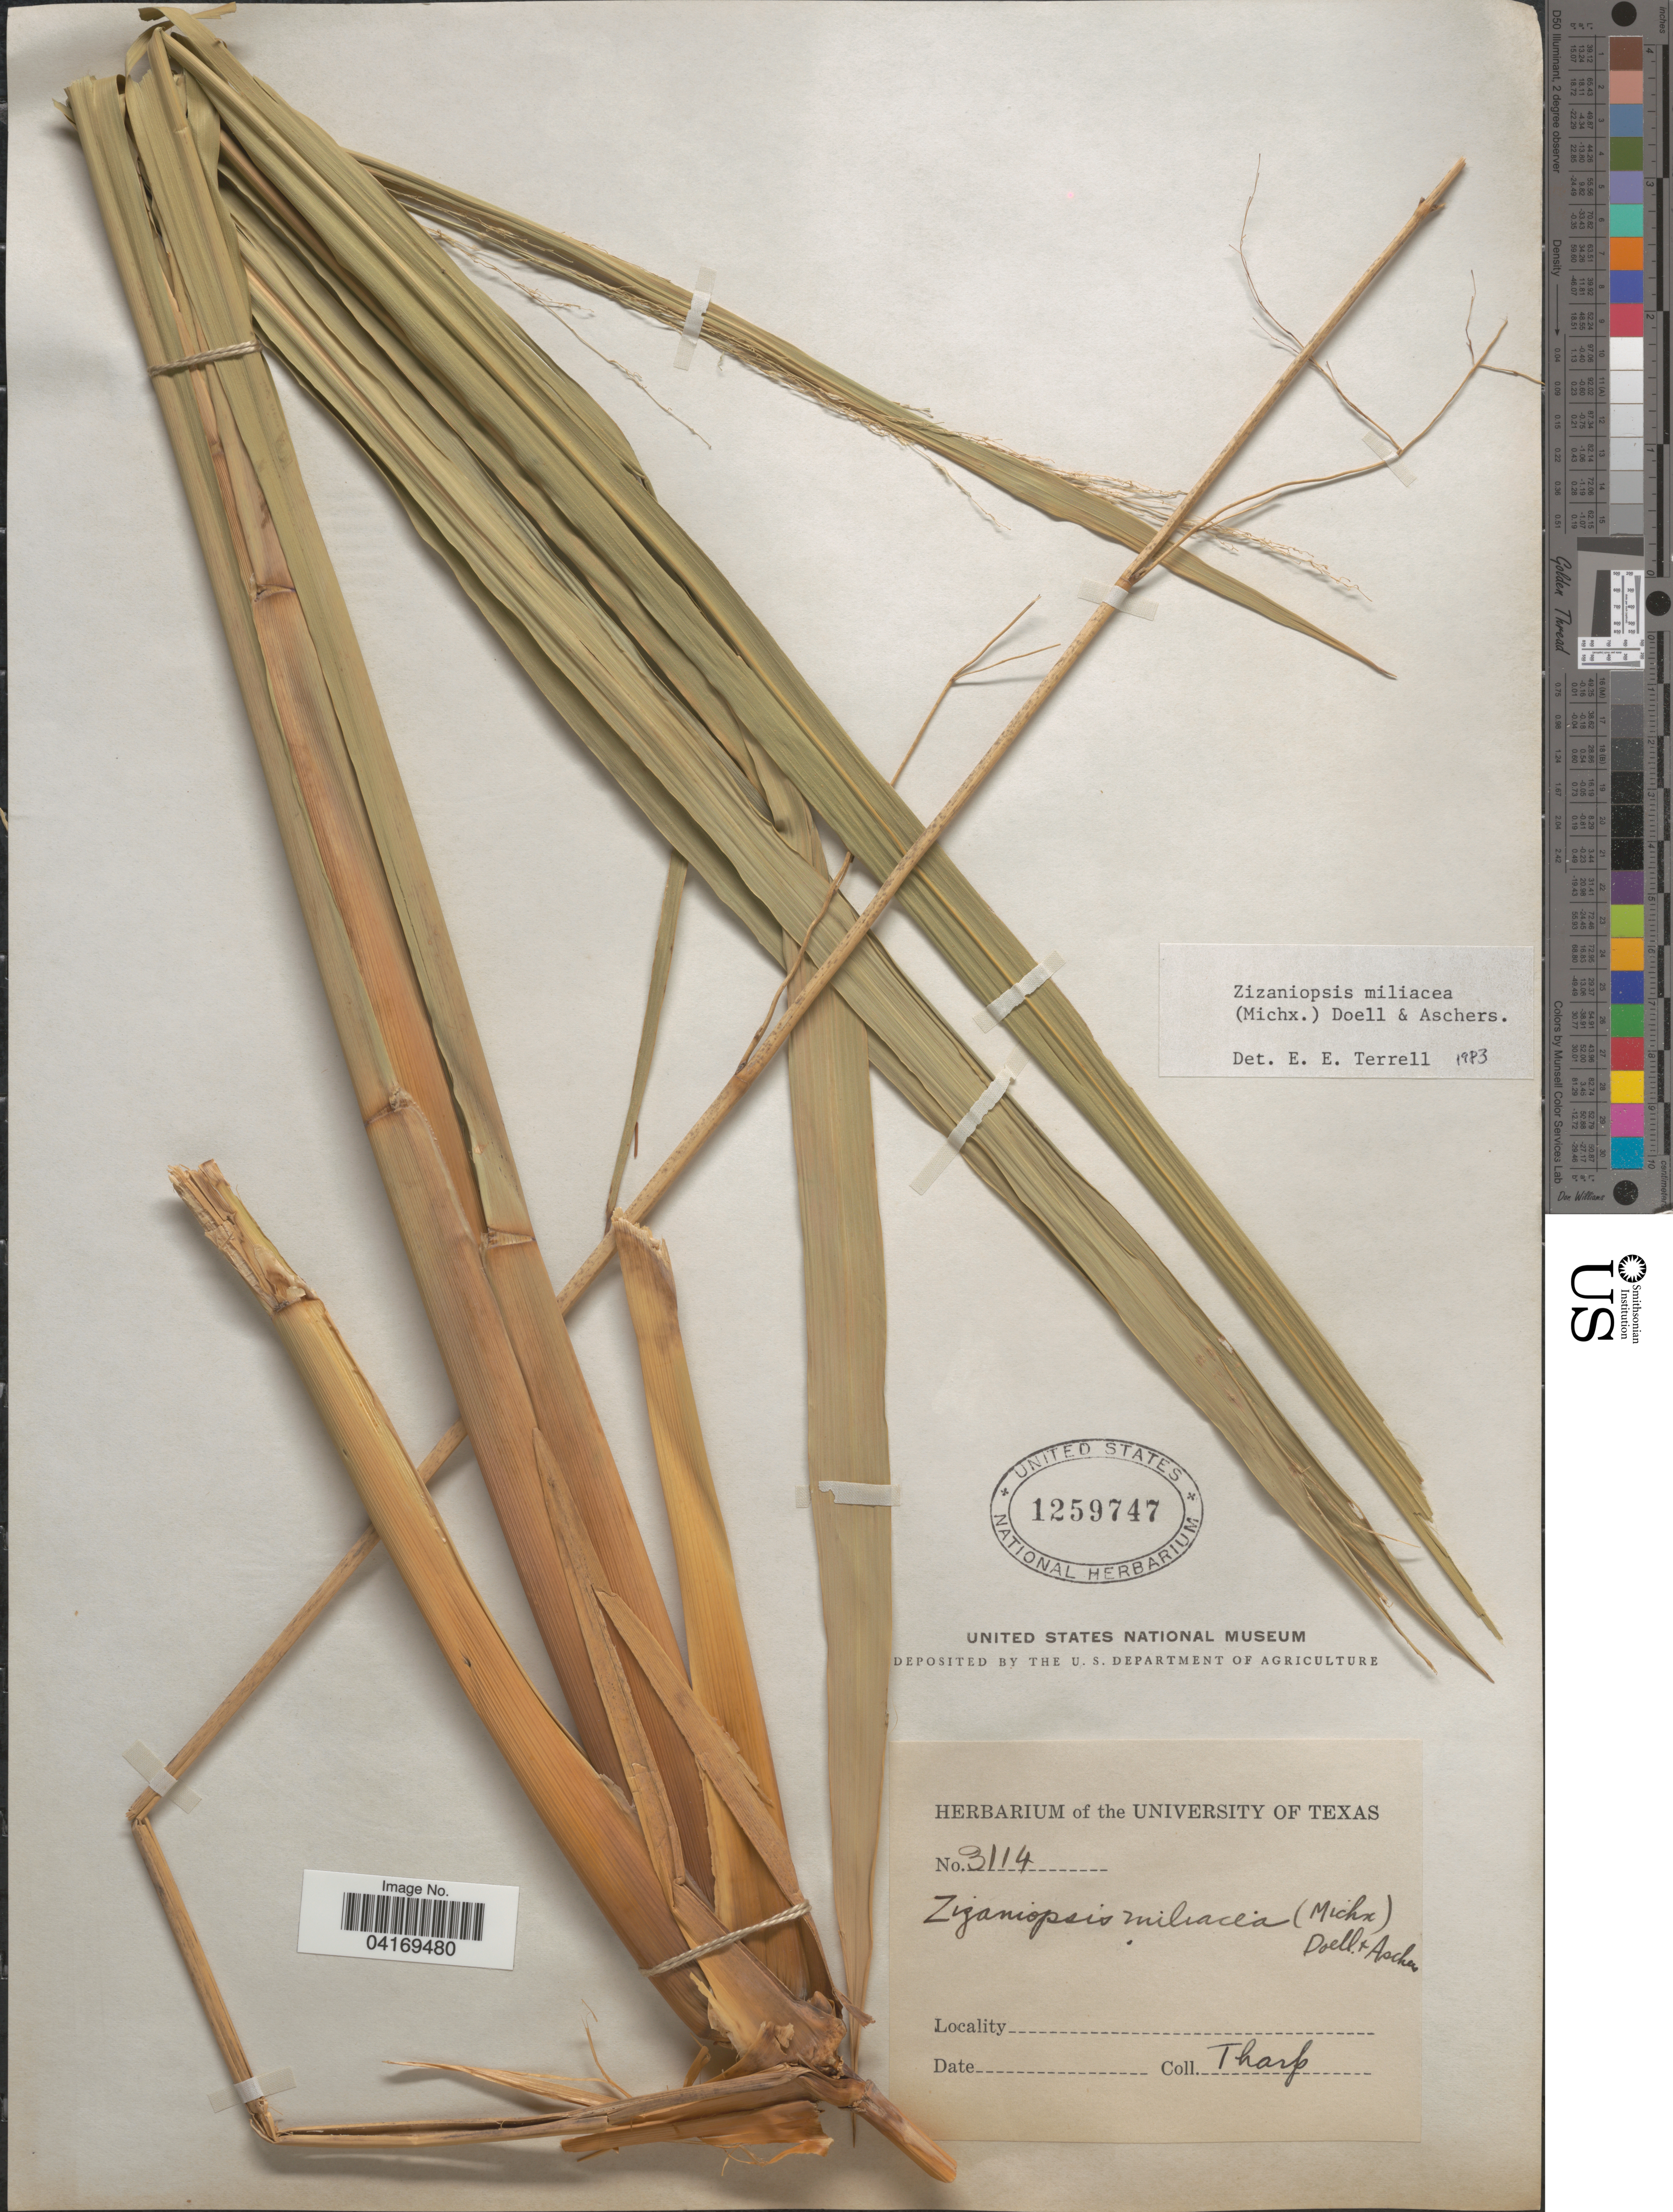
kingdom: Plantae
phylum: Tracheophyta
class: Liliopsida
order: Poales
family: Poaceae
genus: Zizaniopsis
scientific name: Zizaniopsis miliacea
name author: (Michx.) Döll & Asch.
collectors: Tharp, --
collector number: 3114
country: United States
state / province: Texas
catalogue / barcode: US 1259747